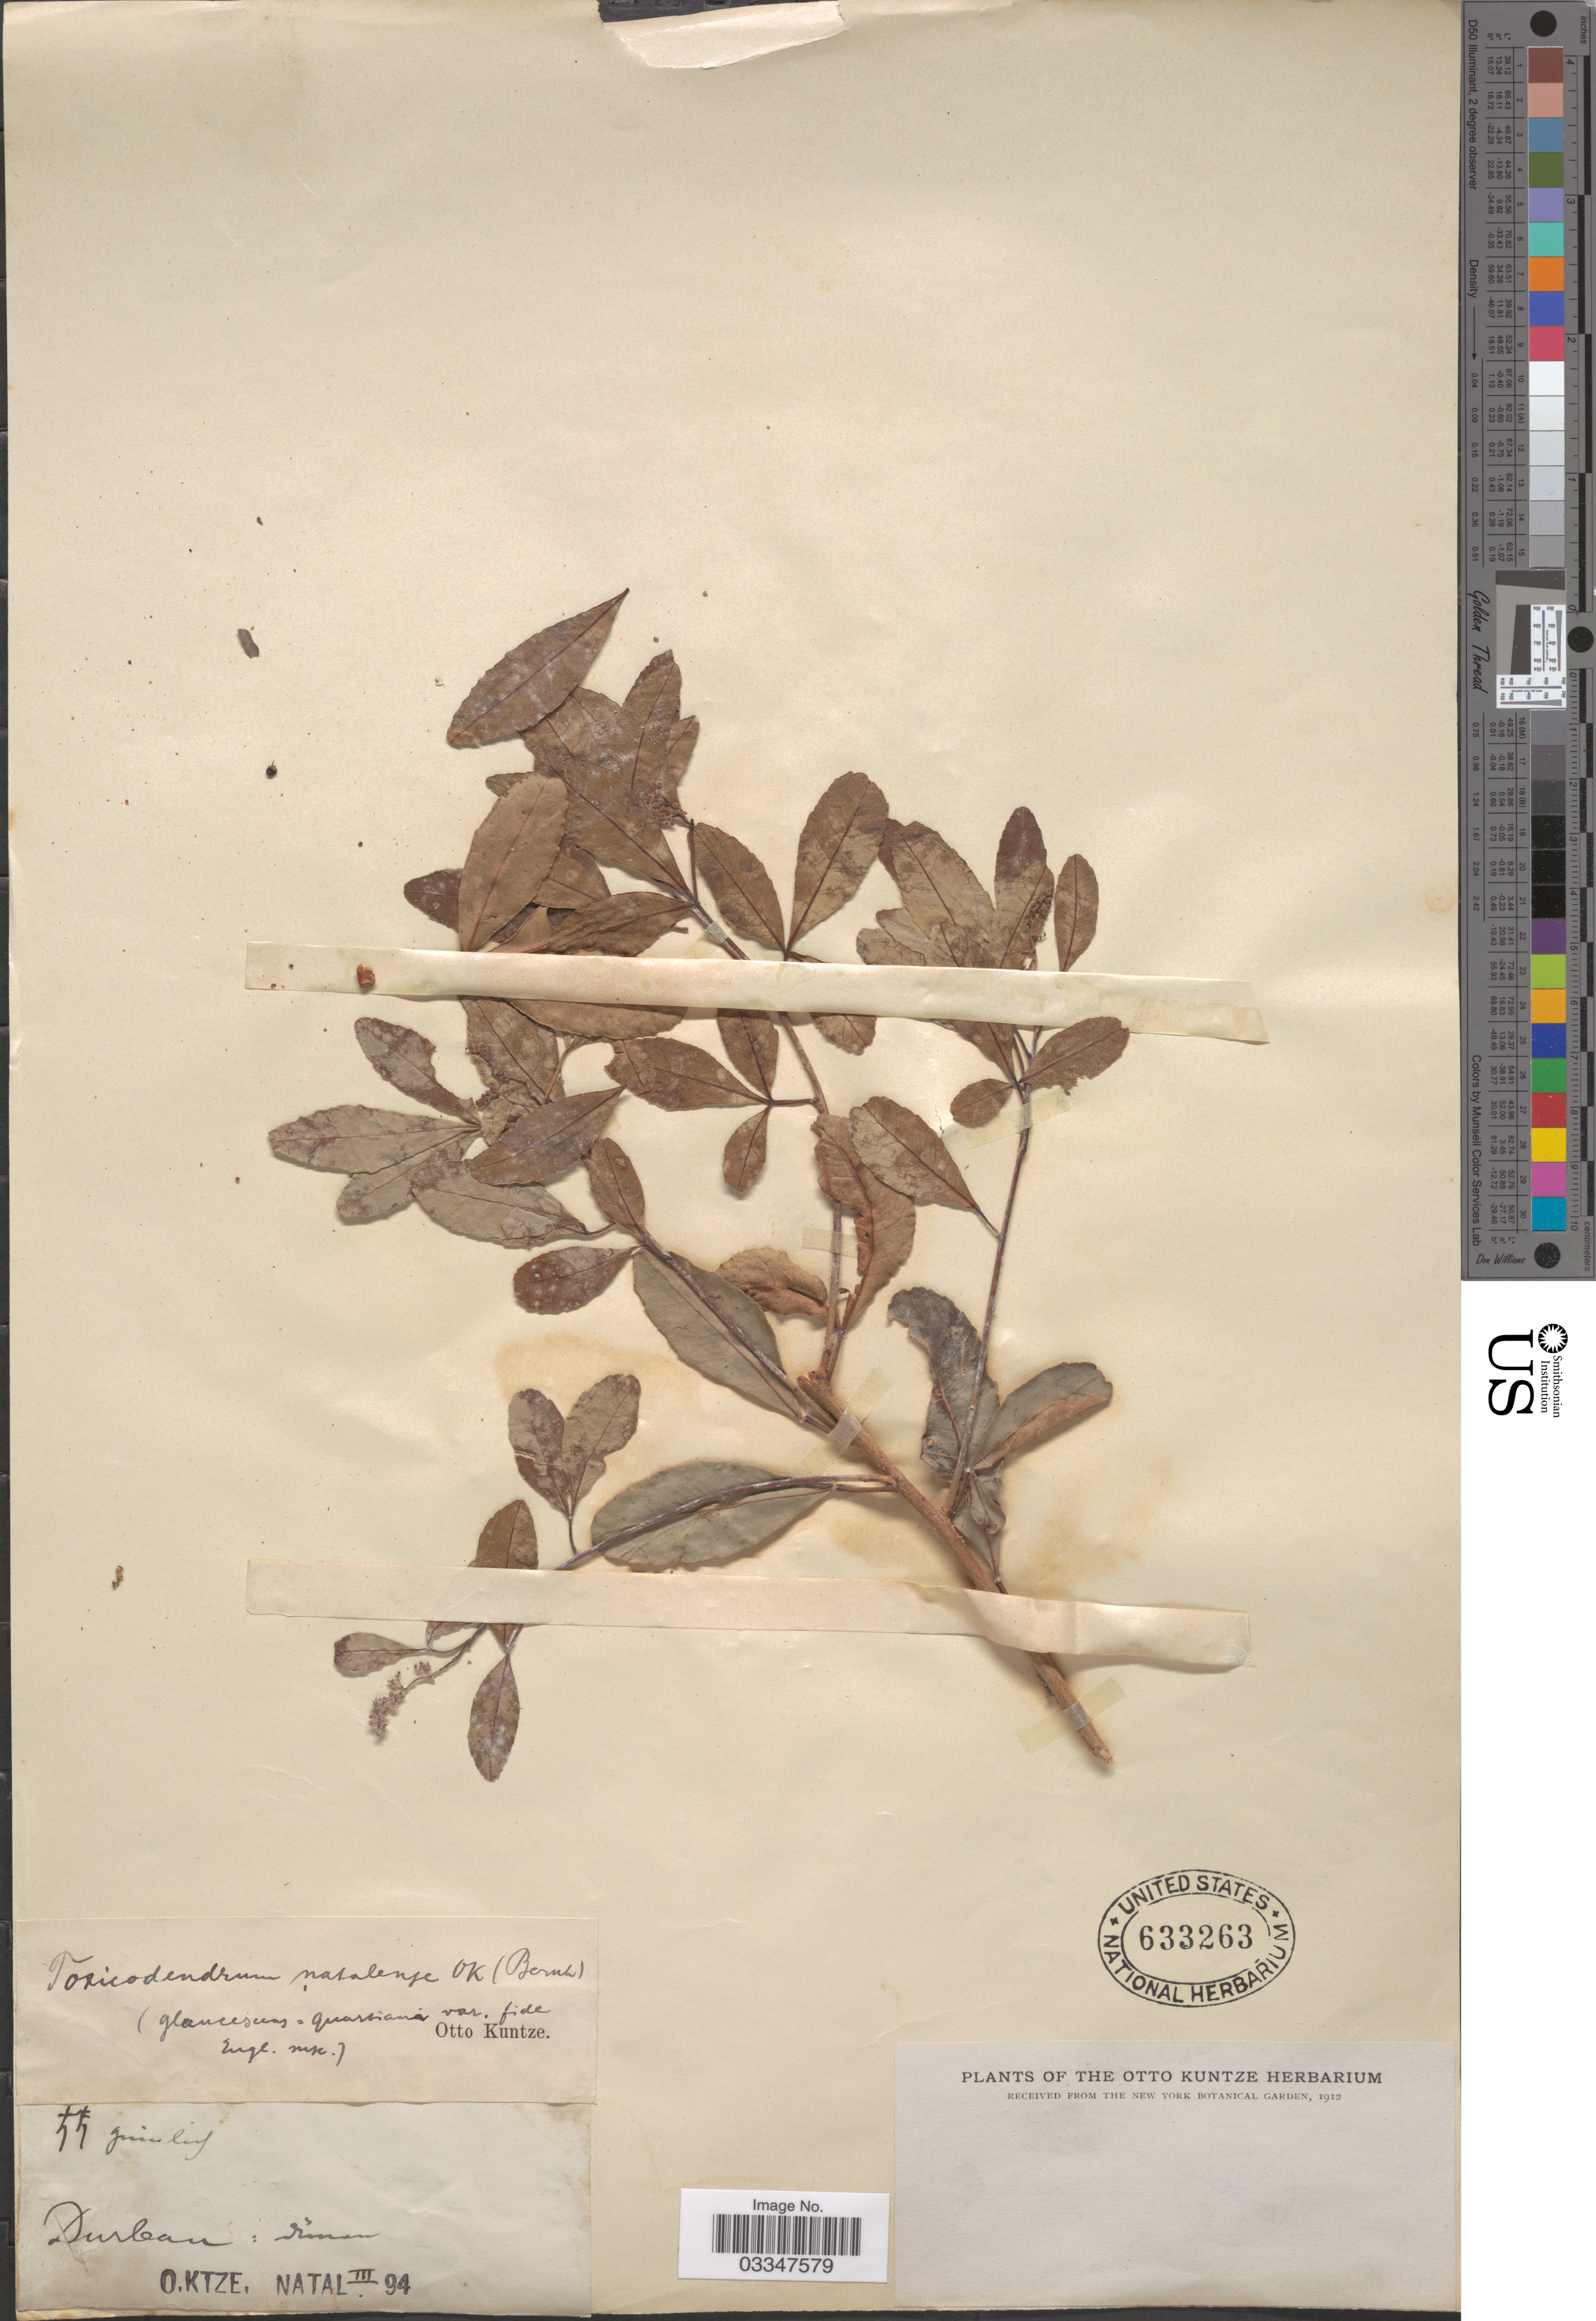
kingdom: Plantae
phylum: Tracheophyta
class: Magnoliopsida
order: Sapindales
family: Anacardiaceae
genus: Rhus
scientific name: Rhus natalensis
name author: Bernh.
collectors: C.E.O. Kuntze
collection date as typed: Transcribed d/m/y: /3/94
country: South Africa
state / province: KwaZulu-Natal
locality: Natal, Durban: [illegible]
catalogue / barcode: US 633263